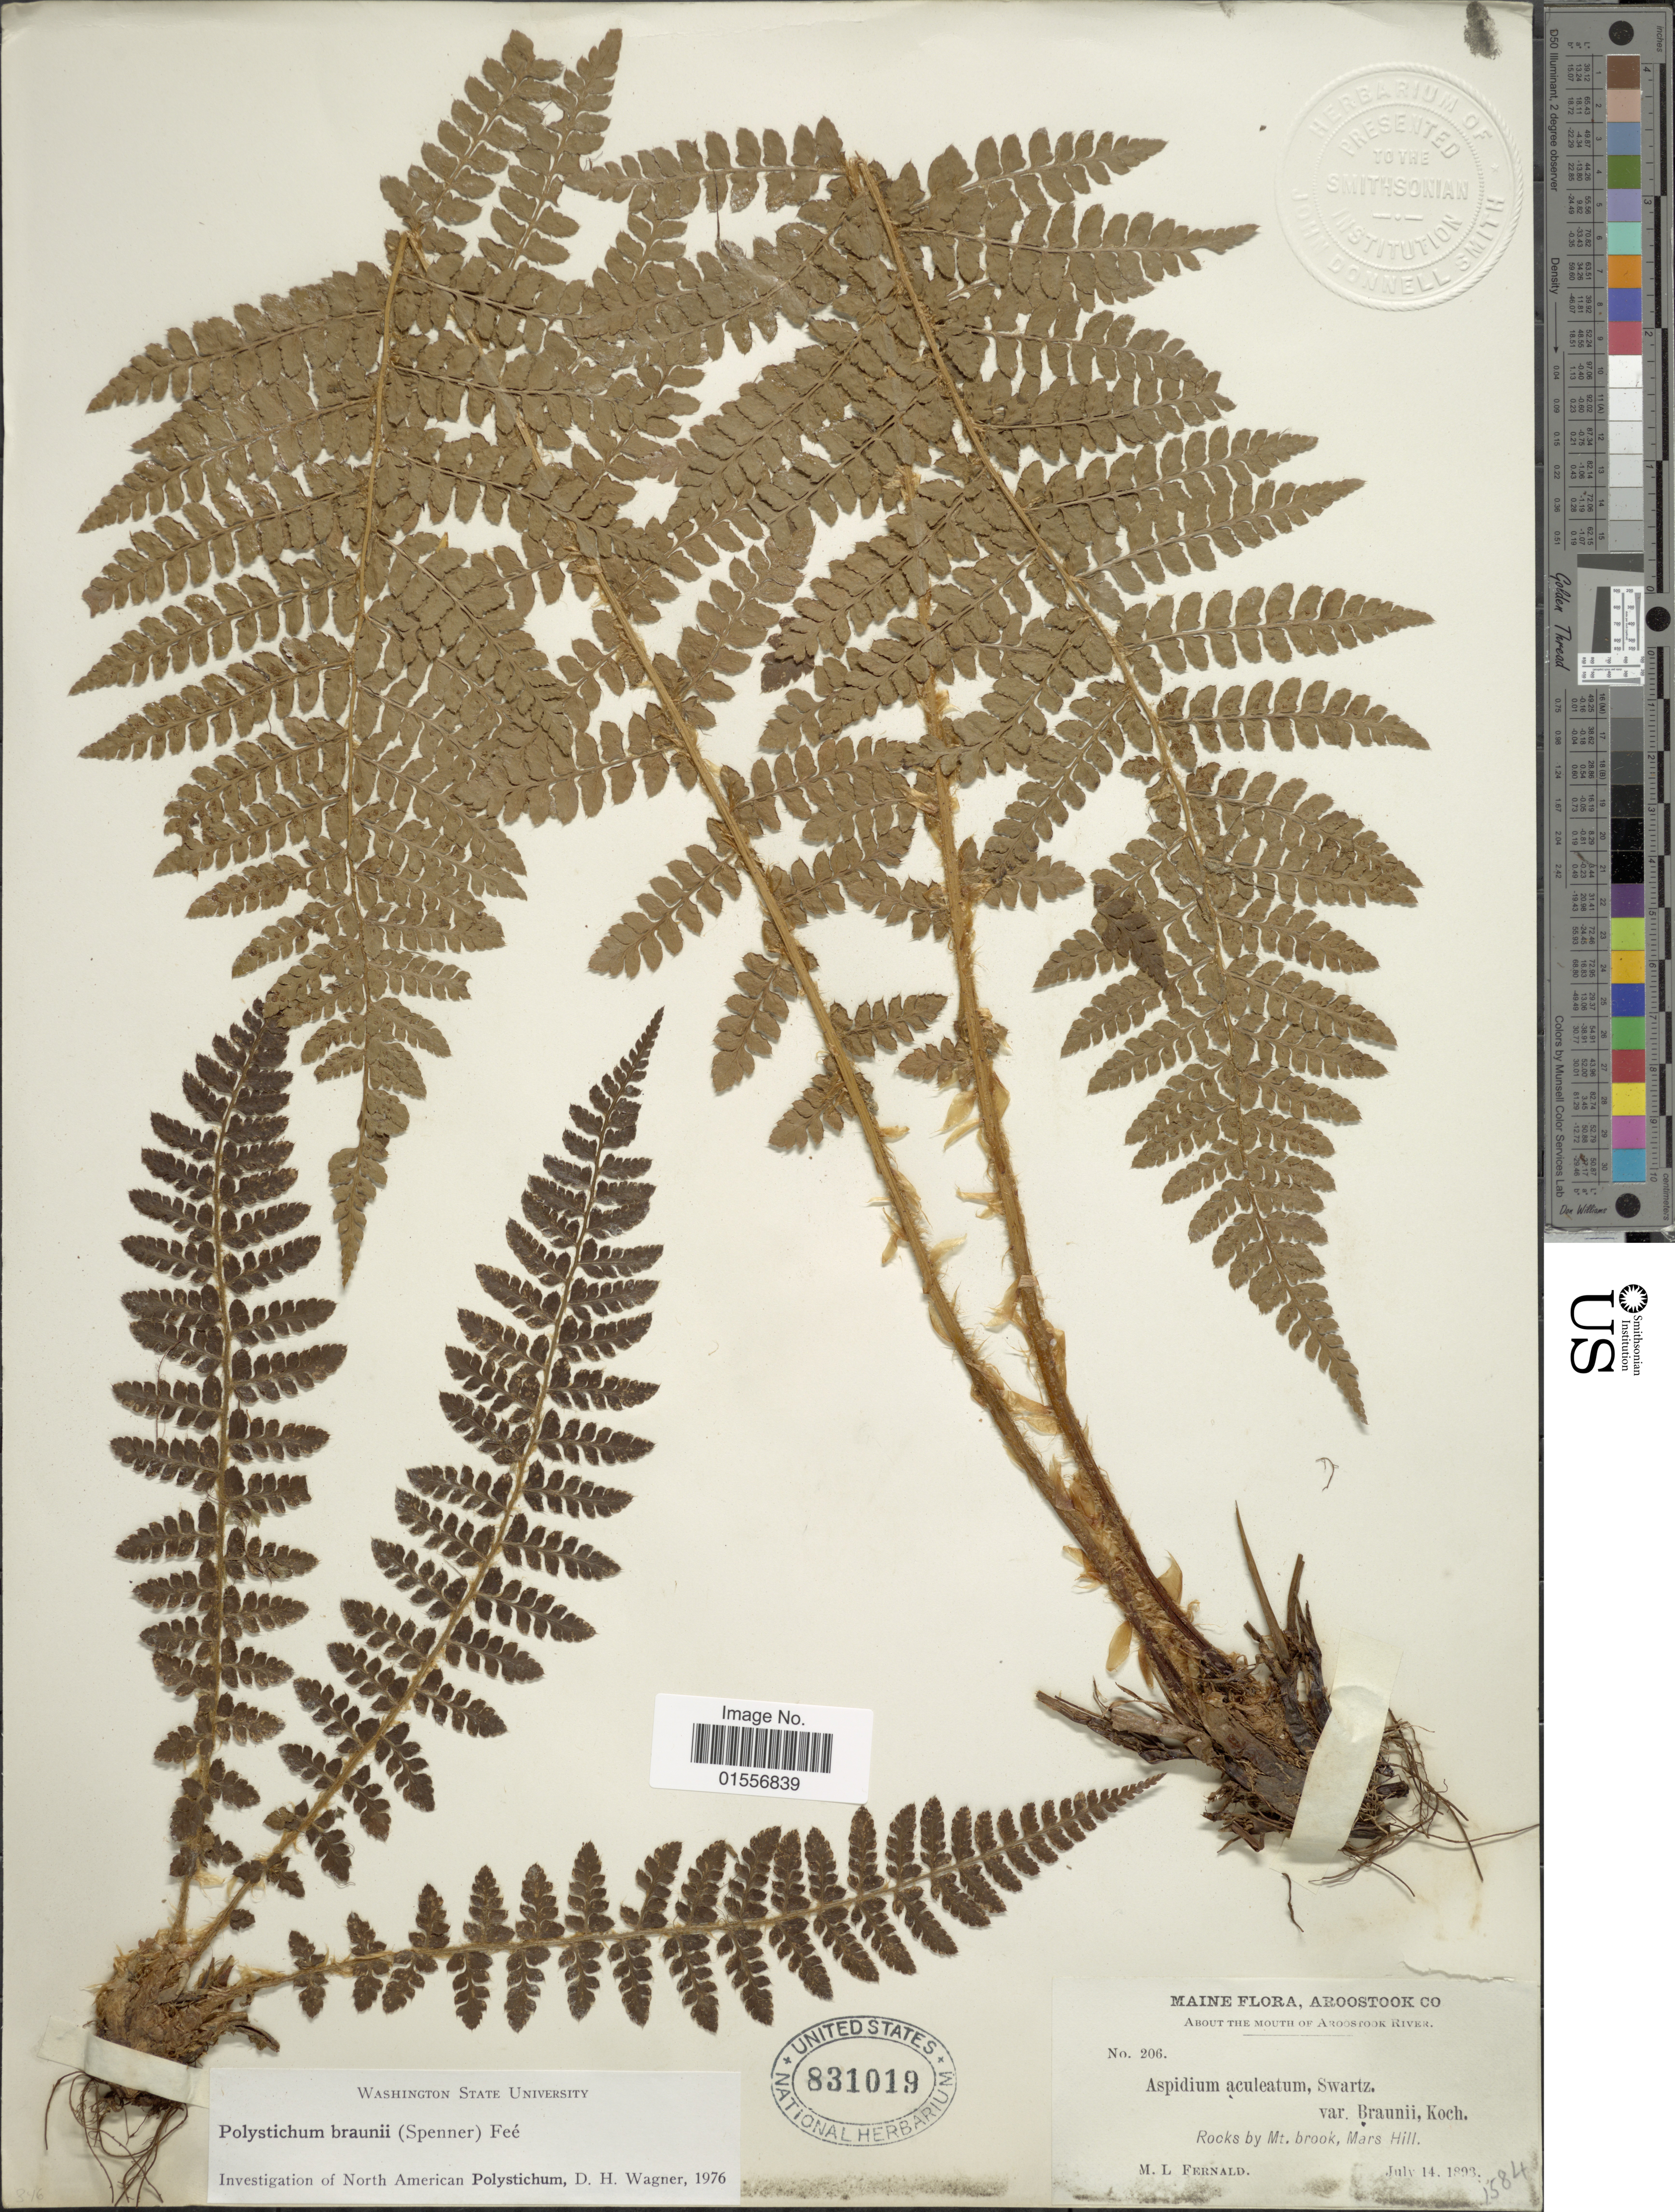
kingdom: Plantae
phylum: Tracheophyta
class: Polypodiopsida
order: Polypodiales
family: Dryopteridaceae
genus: Polystichum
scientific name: Polystichum braunii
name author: (Spenn.) Fée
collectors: M. L. Fernald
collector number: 206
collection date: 1893-07-14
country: United States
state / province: Maine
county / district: Aroostook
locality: rocks by Mt. brook, Mars Hill.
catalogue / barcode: US 831019